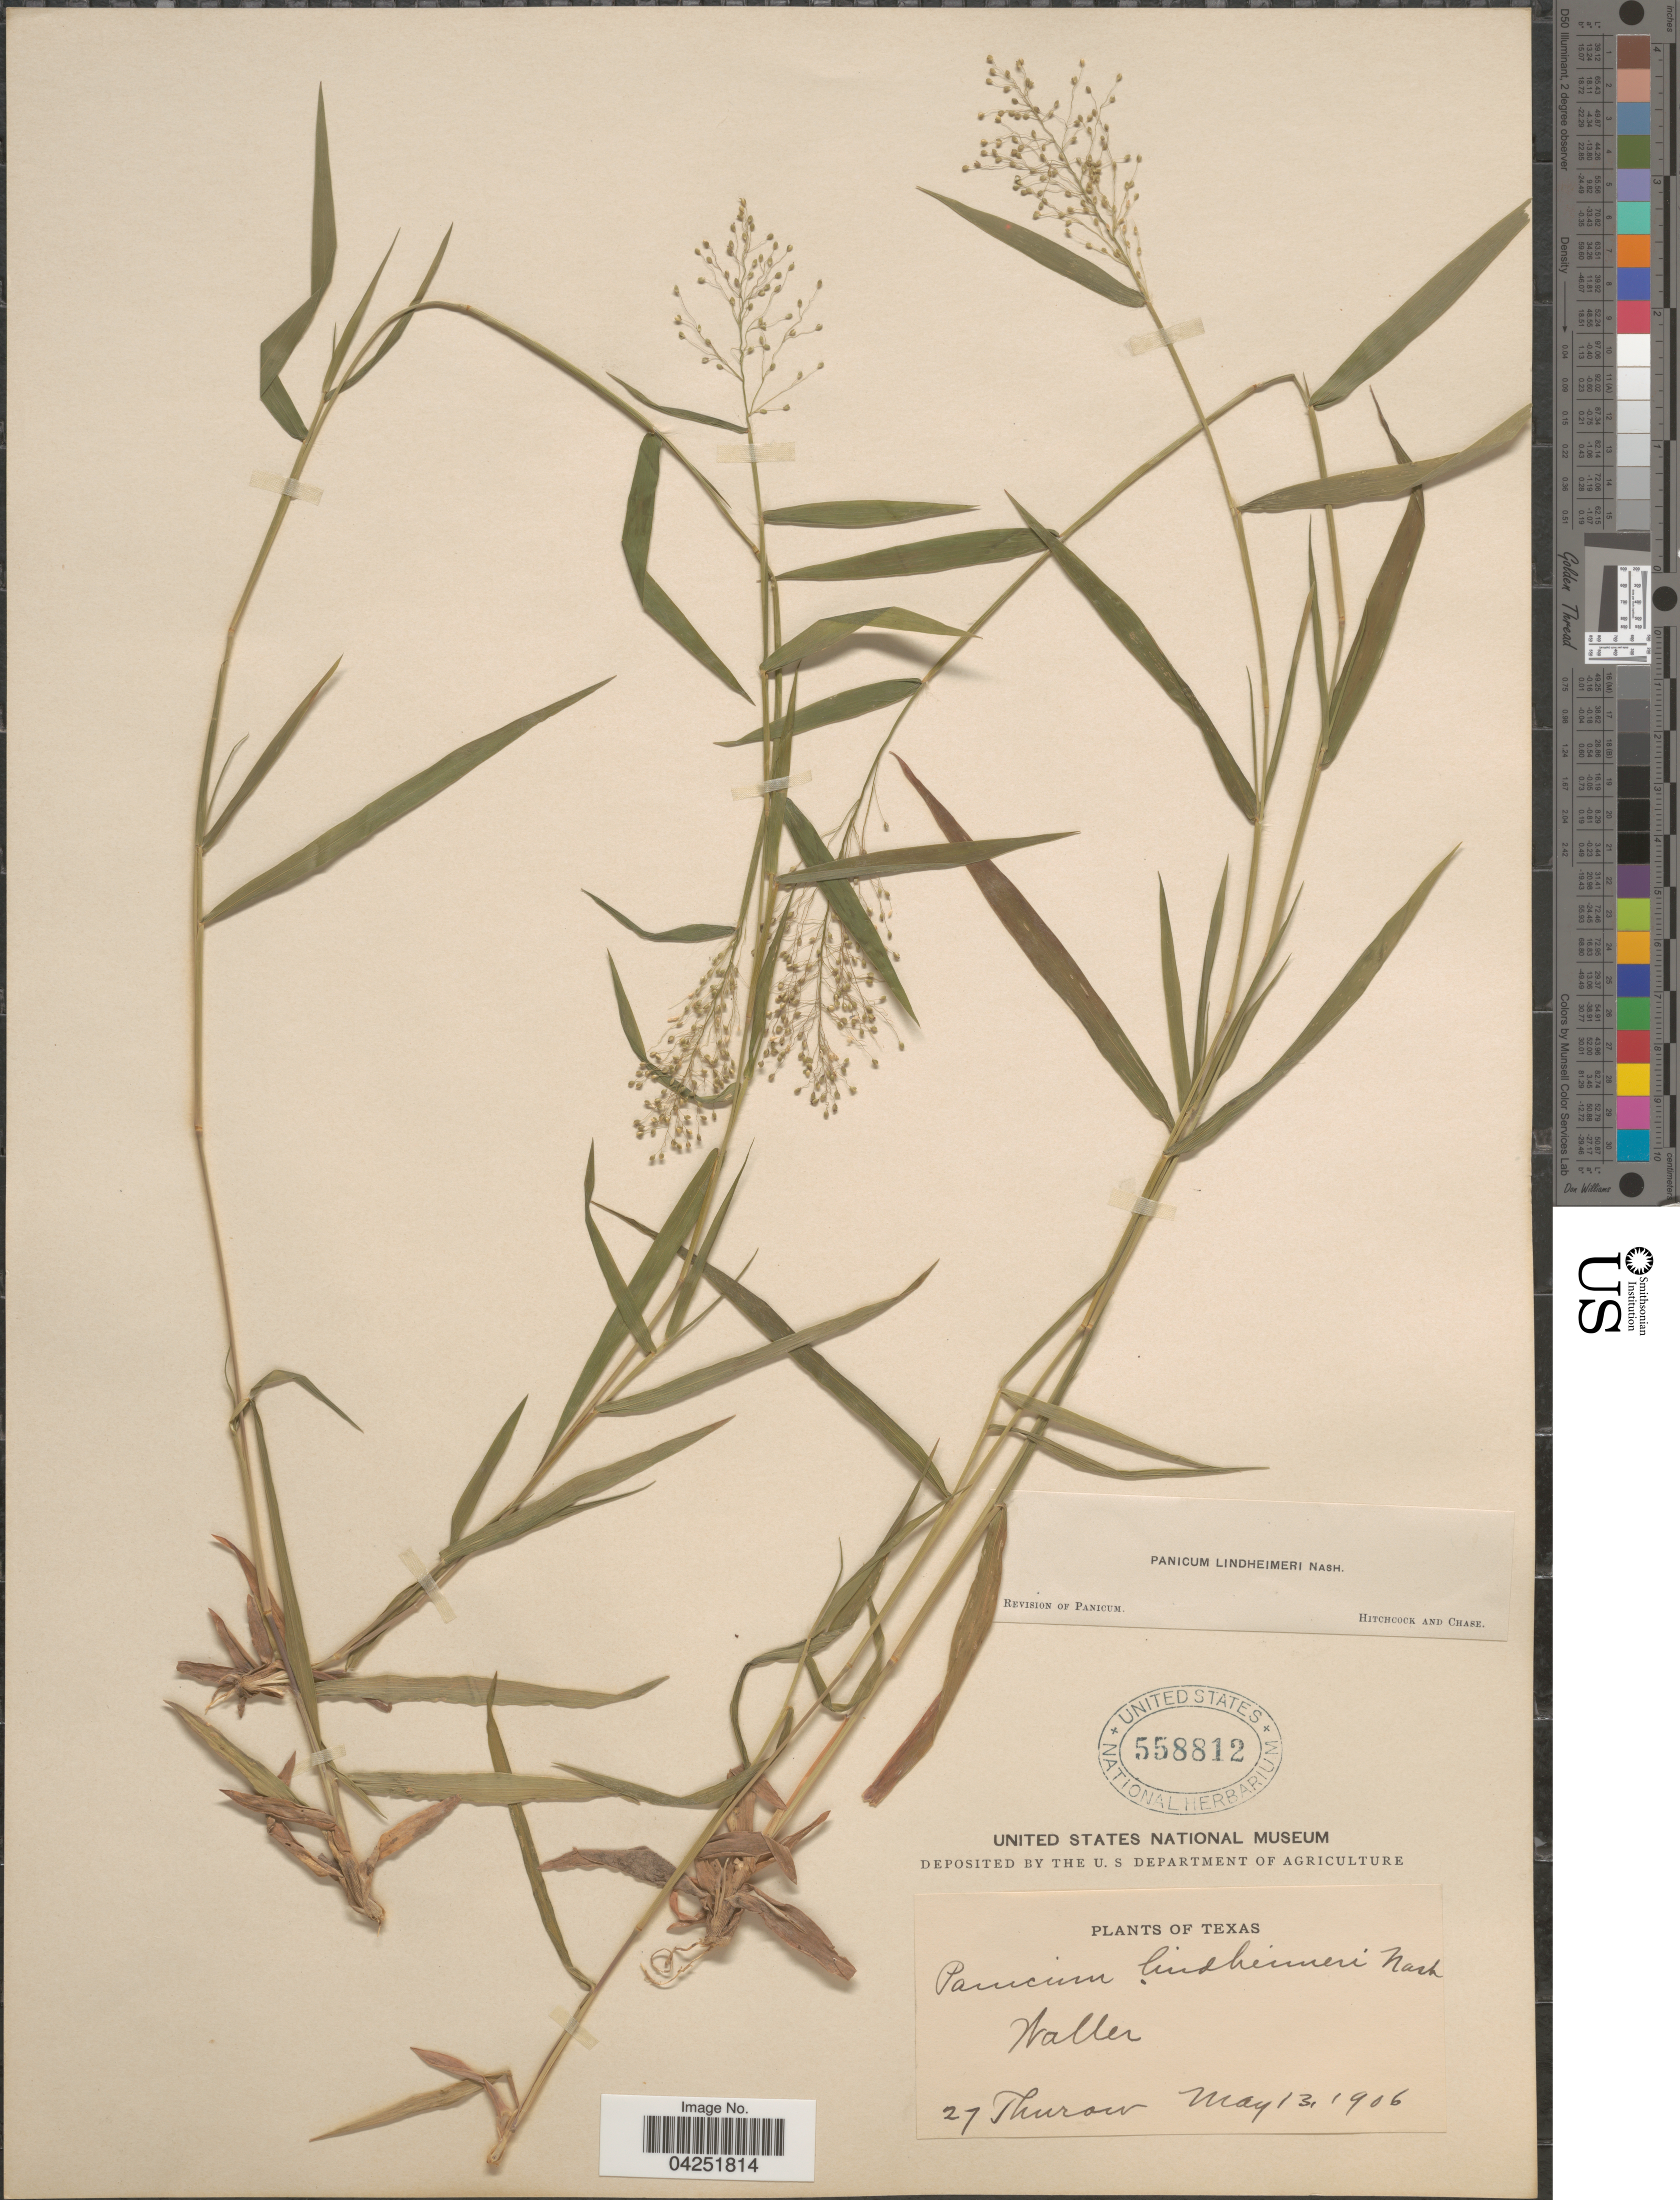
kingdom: Plantae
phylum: Tracheophyta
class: Liliopsida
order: Poales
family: Poaceae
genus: Dichanthelium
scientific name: Dichanthelium acuminatum var. lindheimeri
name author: (Nash) Gould & C.A. Clark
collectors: Thurow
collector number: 27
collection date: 1906-05-13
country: United States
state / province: Texas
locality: Waller.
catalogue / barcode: US 558812